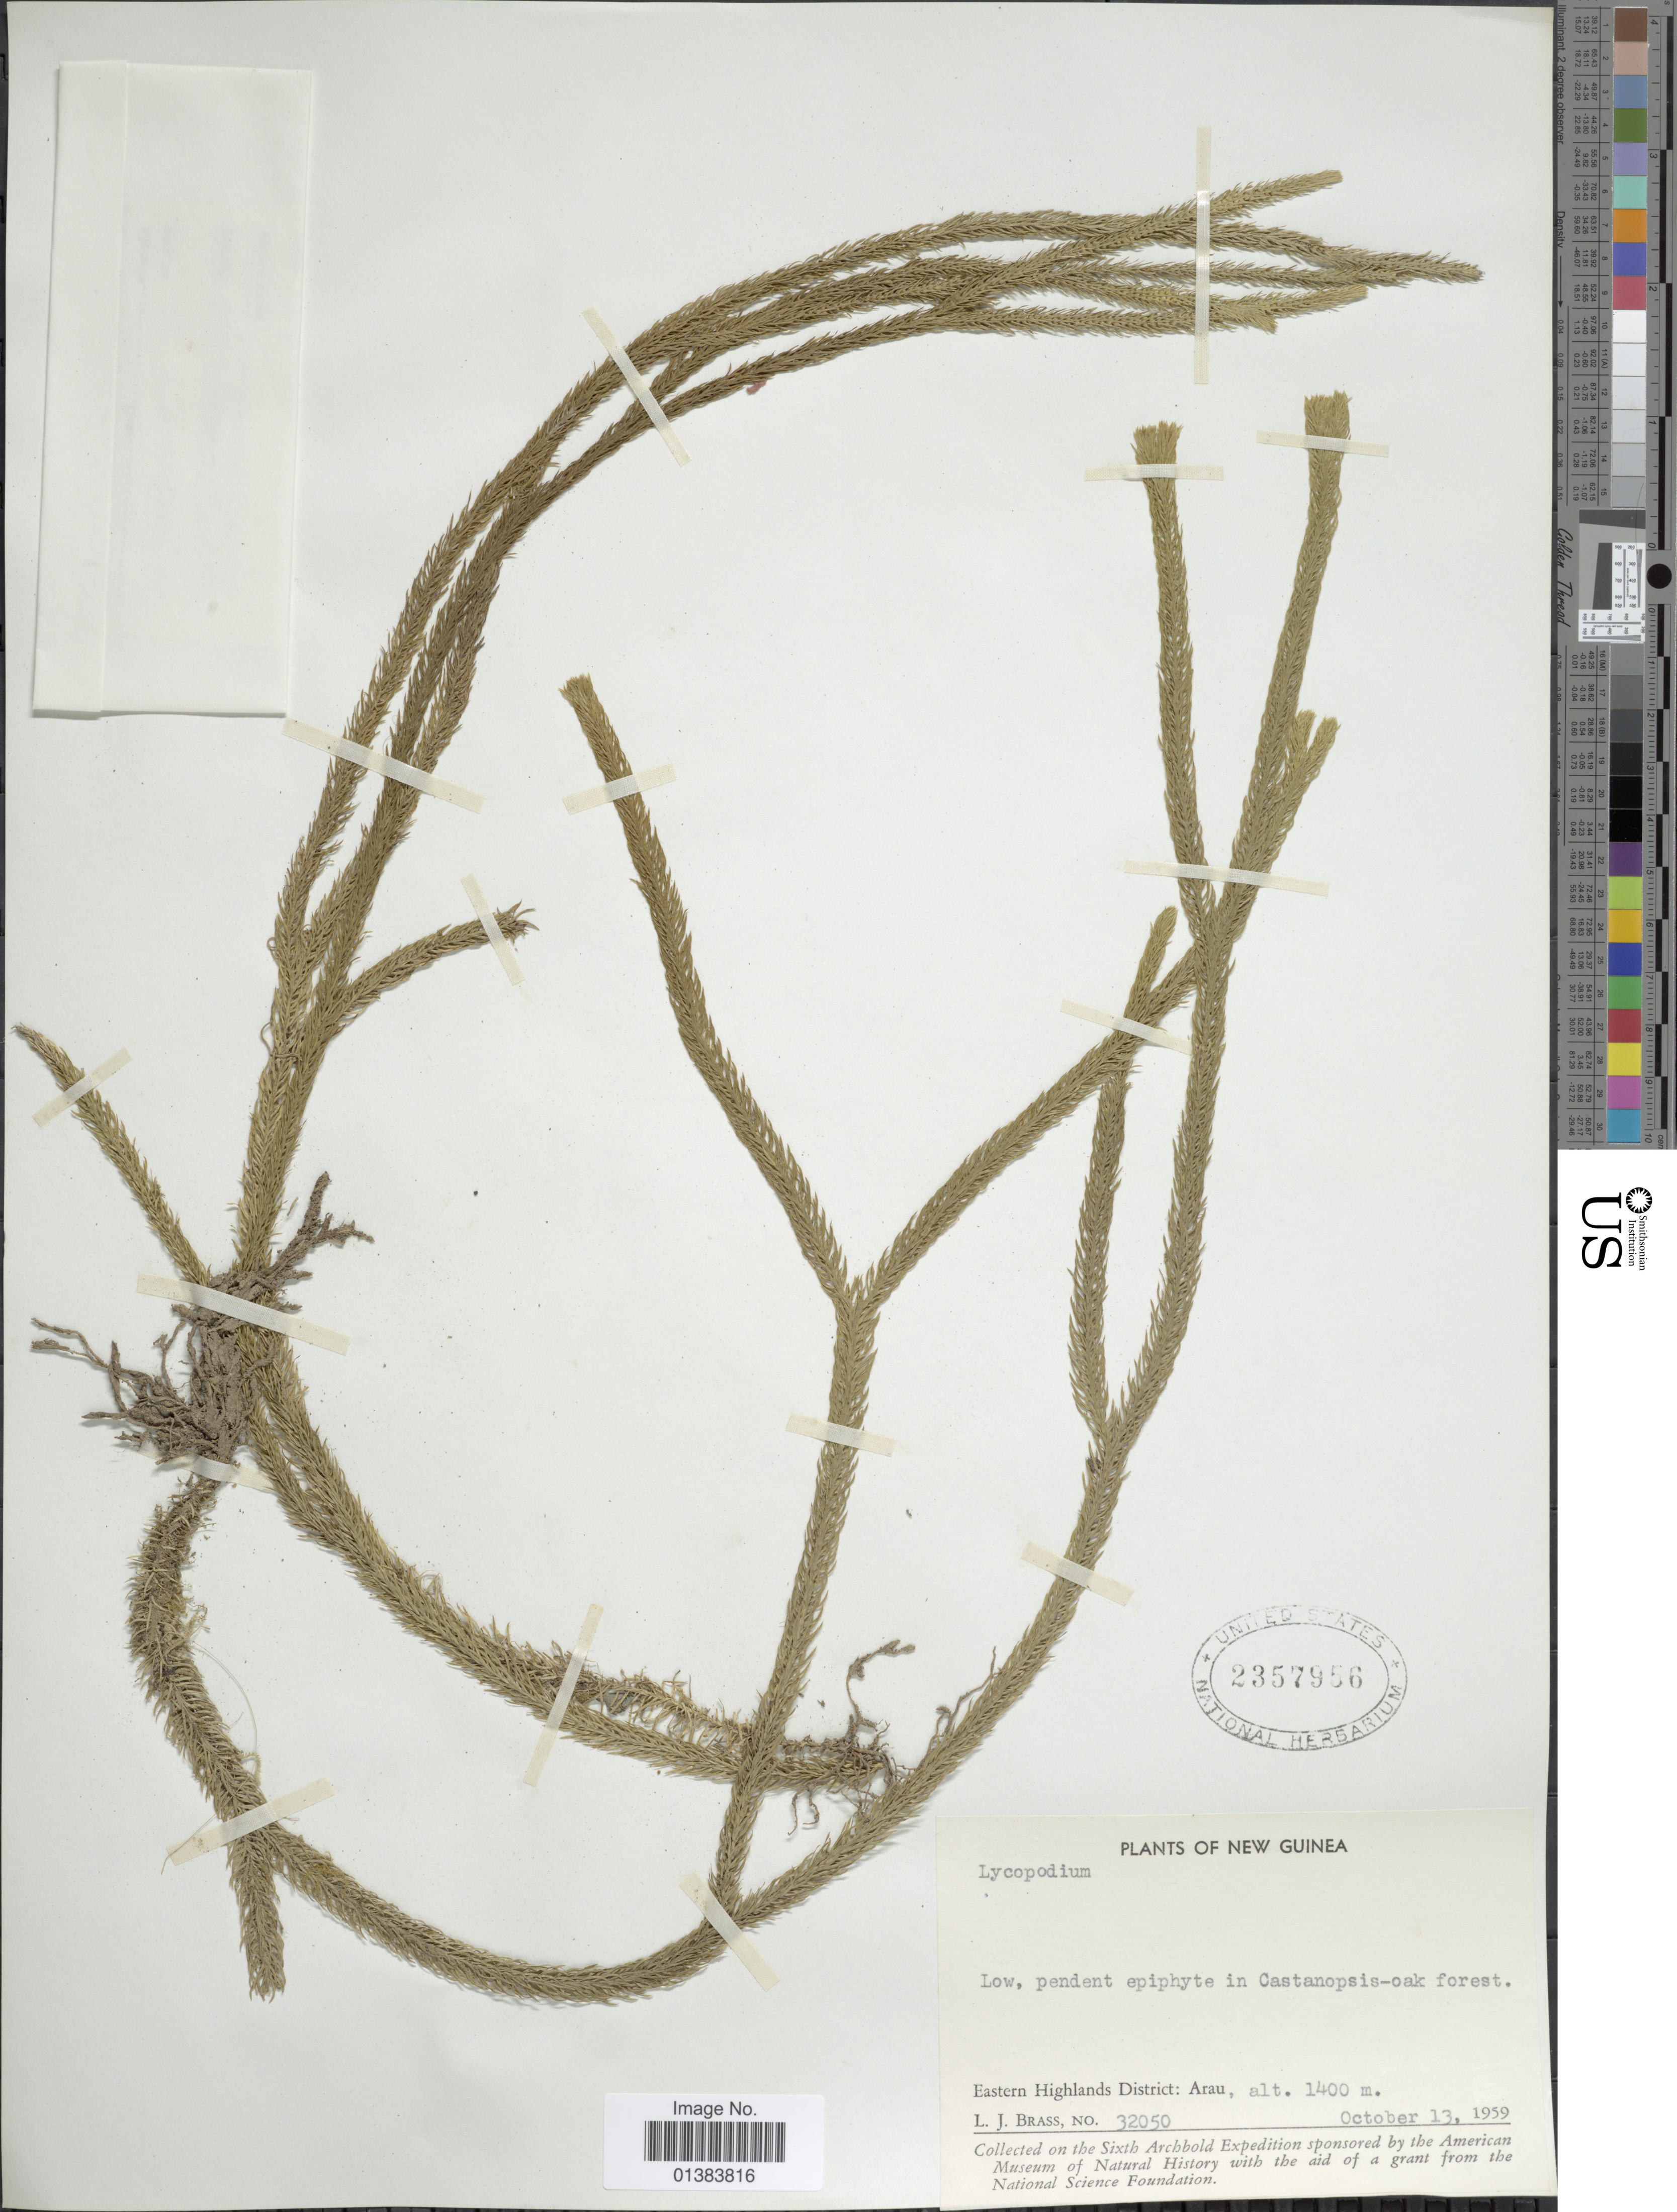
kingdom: Plantae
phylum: Tracheophyta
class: Lycopodiopsida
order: Lycopodiales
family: Lycopodiaceae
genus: Phlegmariurus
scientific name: Phlegmariurus verticillatus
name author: (L. f.) A. R. Field & Testo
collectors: L. J. Brass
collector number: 32050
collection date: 1959-10-11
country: Papua New Guinea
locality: New Guinea, Eastern Highlands District: Arau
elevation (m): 1400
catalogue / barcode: US 2357956